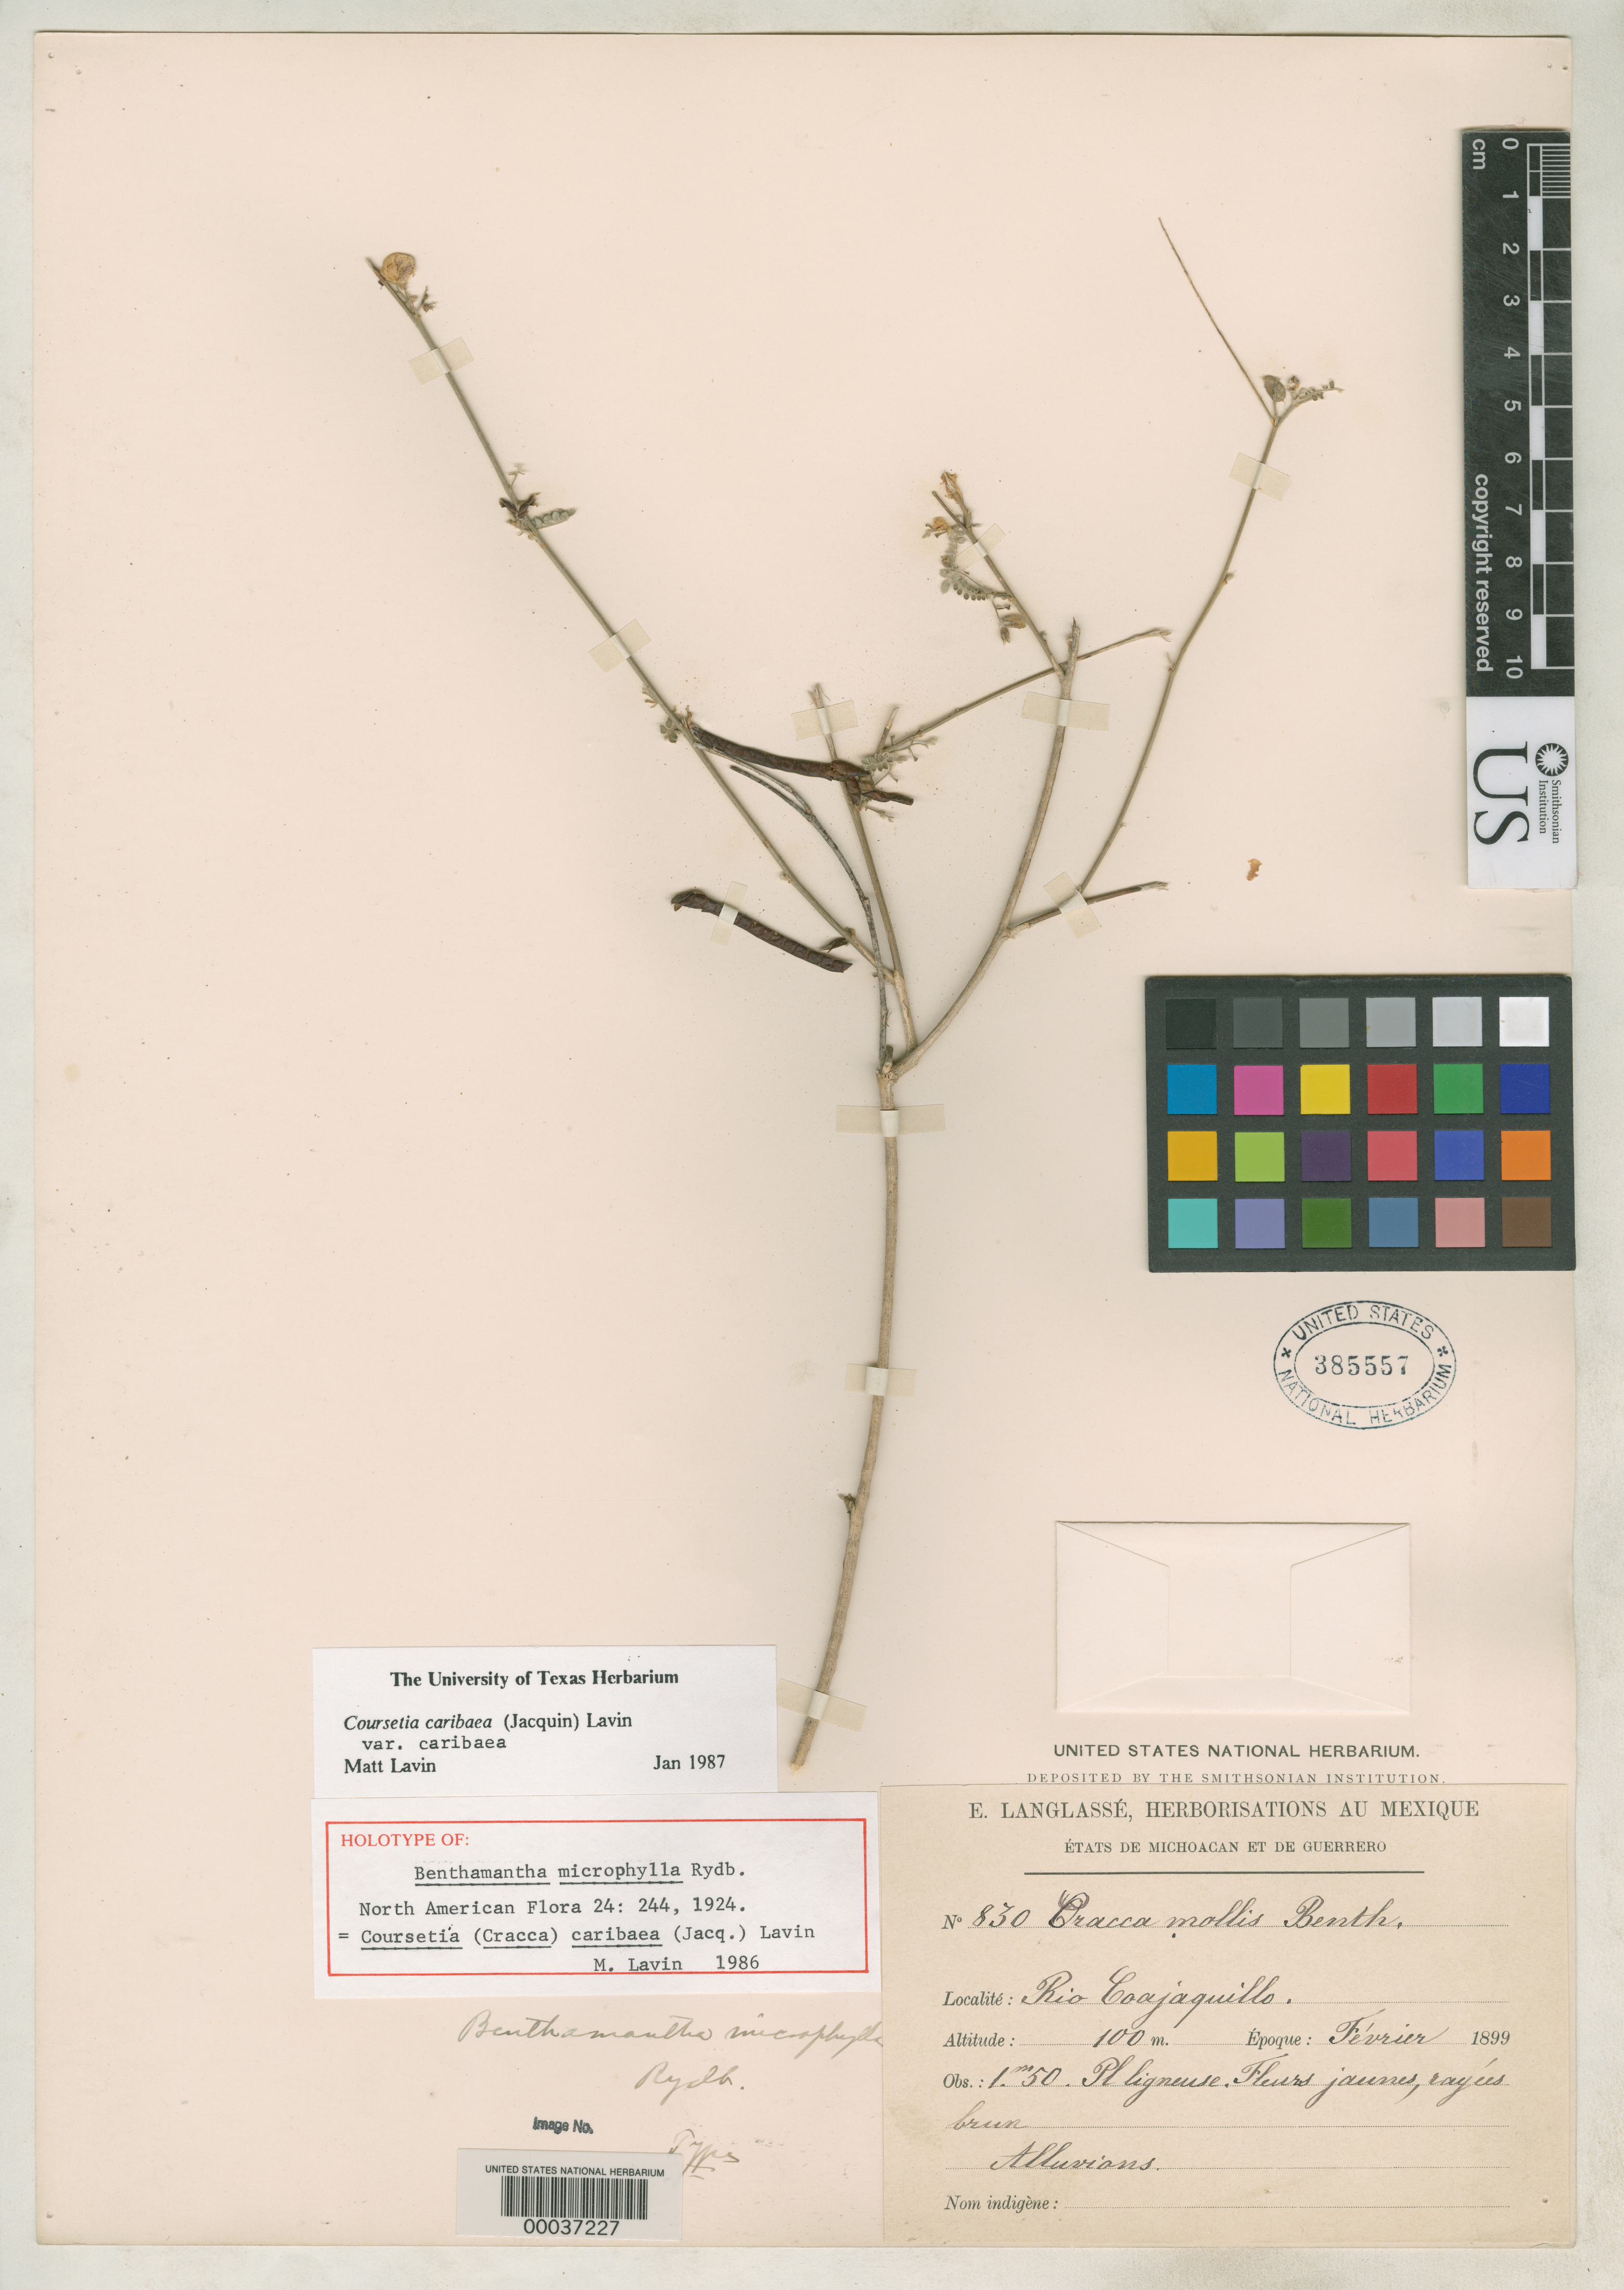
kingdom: Plantae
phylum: Tracheophyta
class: Magnoliopsida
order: Fabales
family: Fabaceae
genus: Benthamantha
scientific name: Benthamantha microphylla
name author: Rydb.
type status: Holotype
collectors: E. Langlassé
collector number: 830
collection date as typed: Feb 1899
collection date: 1899-02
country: Mexico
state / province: Guerrero / Michoacán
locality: Rio Coajaguillo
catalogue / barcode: US 385557